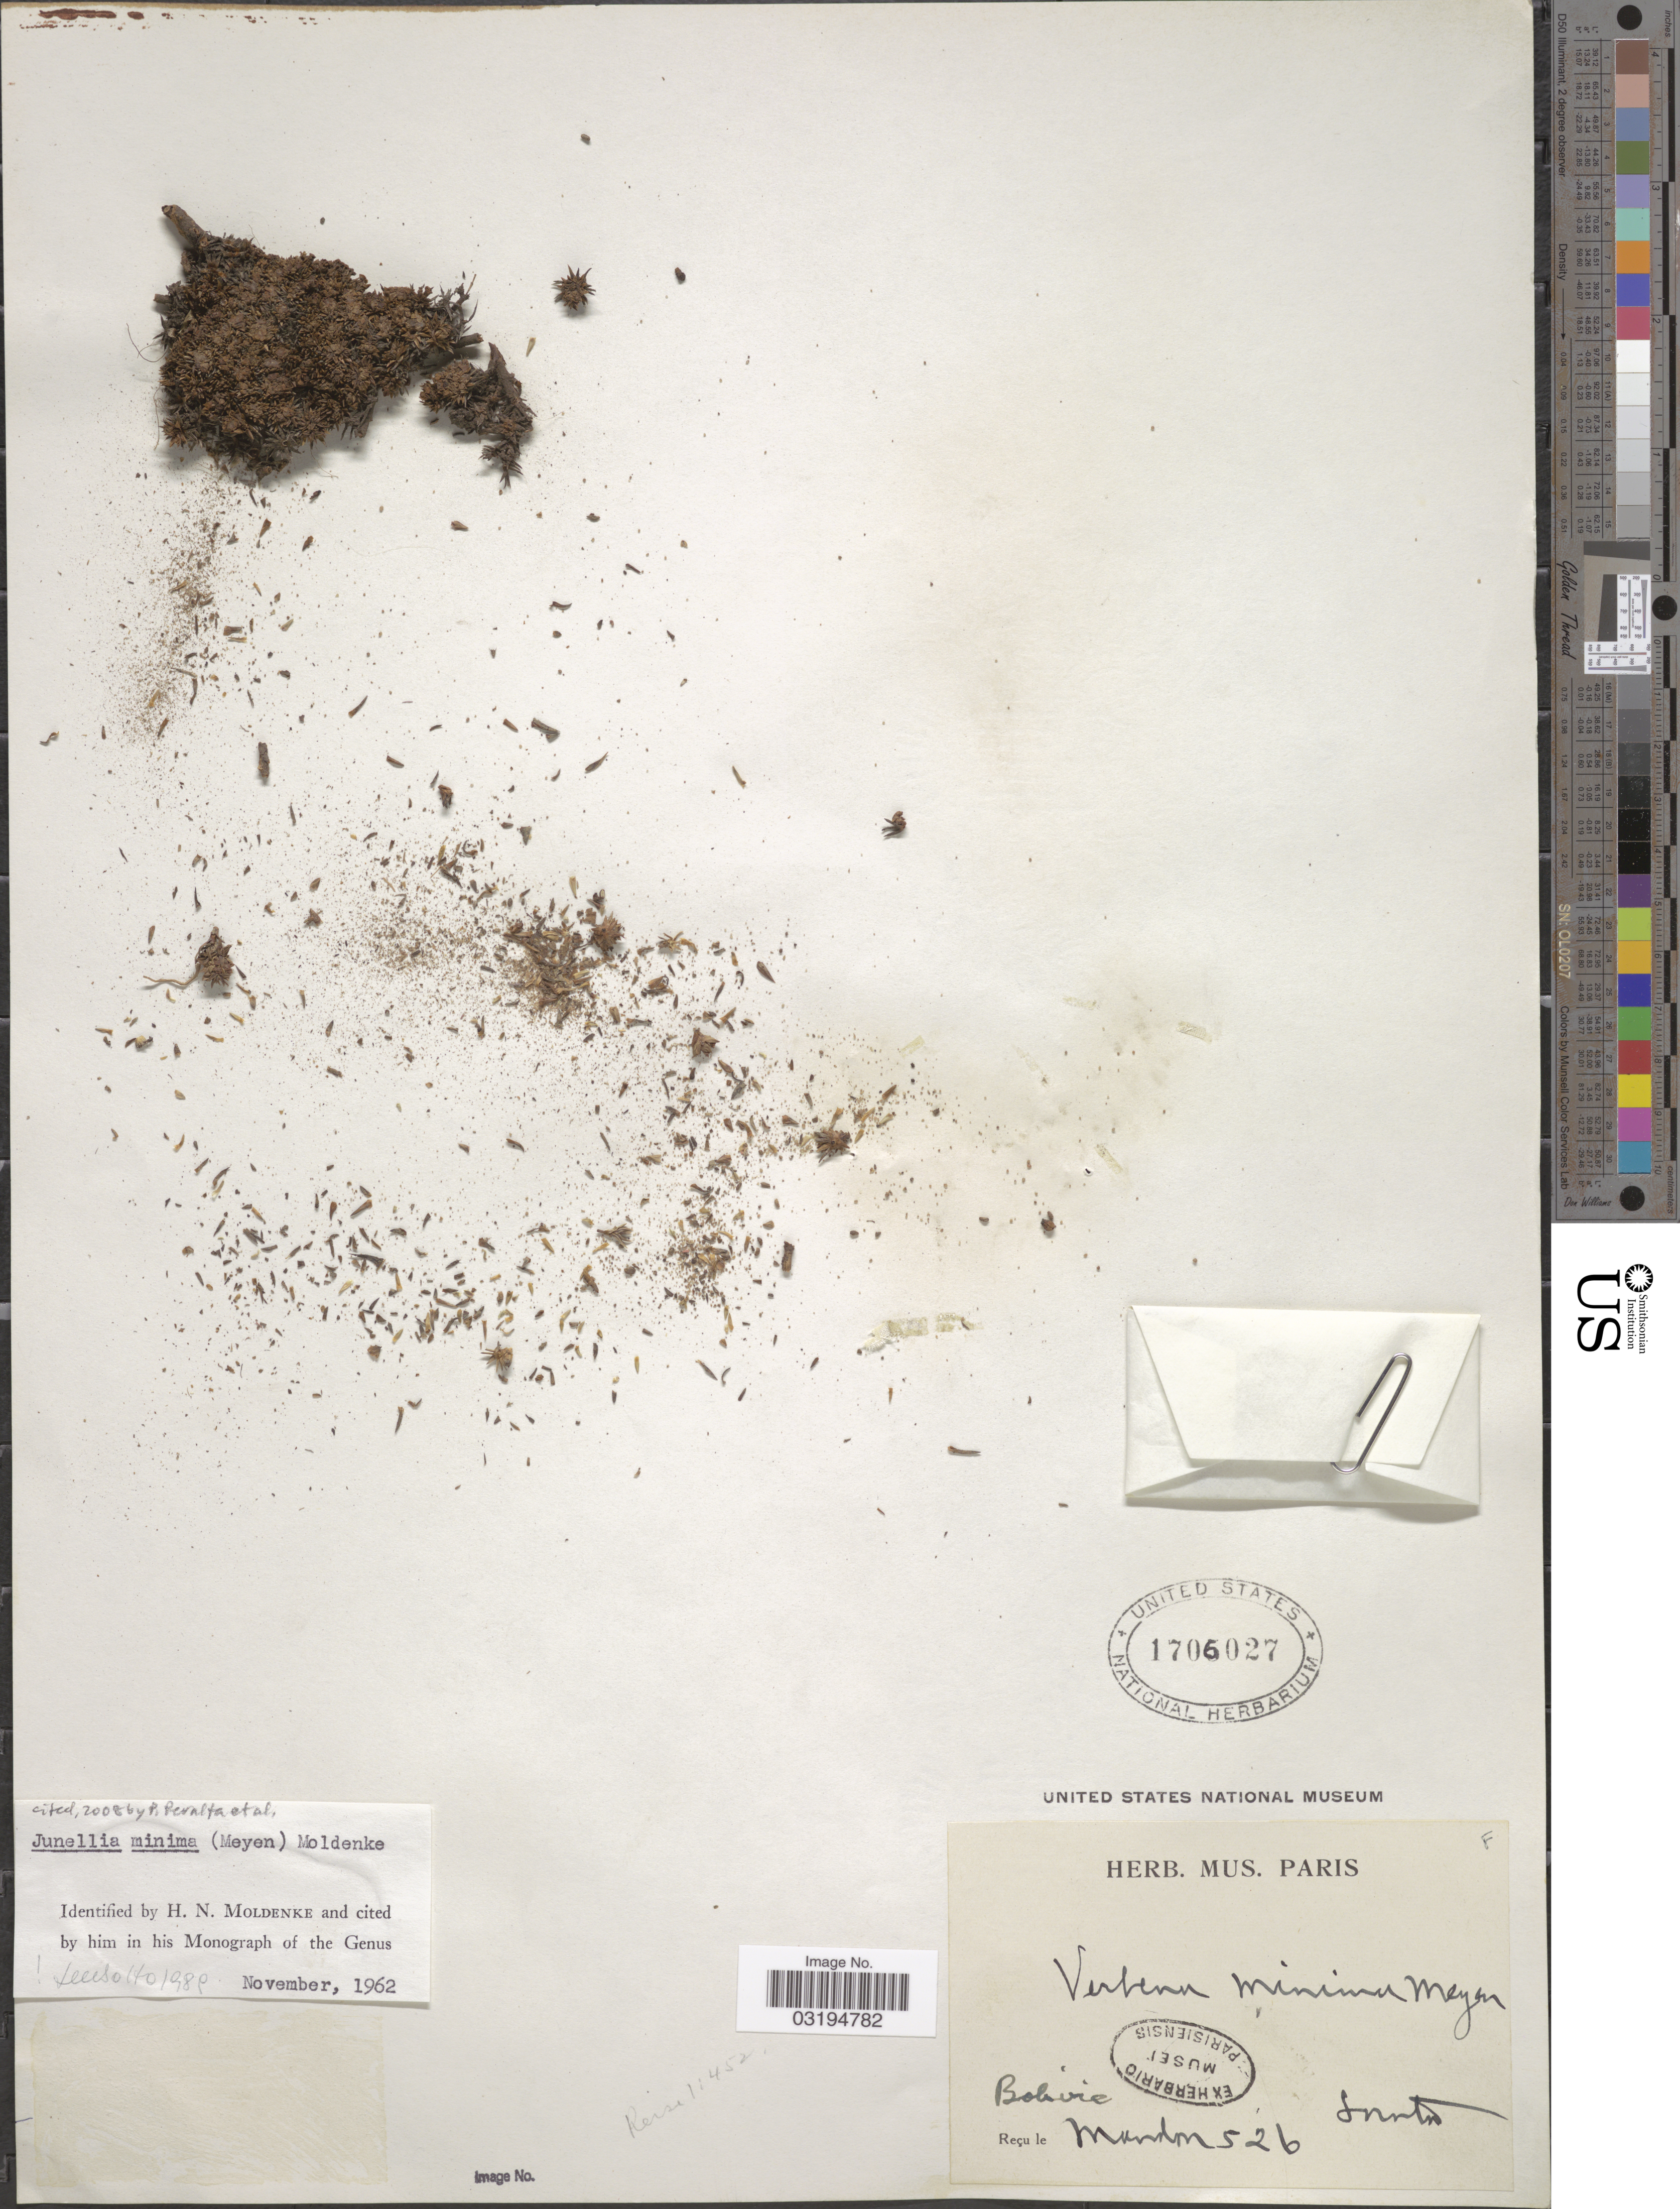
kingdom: Plantae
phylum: Tracheophyta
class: Magnoliopsida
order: Lamiales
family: Verbenaceae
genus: Junellia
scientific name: Junellia minima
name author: (Meyen) Moldenke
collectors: Mandon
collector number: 526?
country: Bolivia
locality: Sorata.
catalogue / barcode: US 1706027